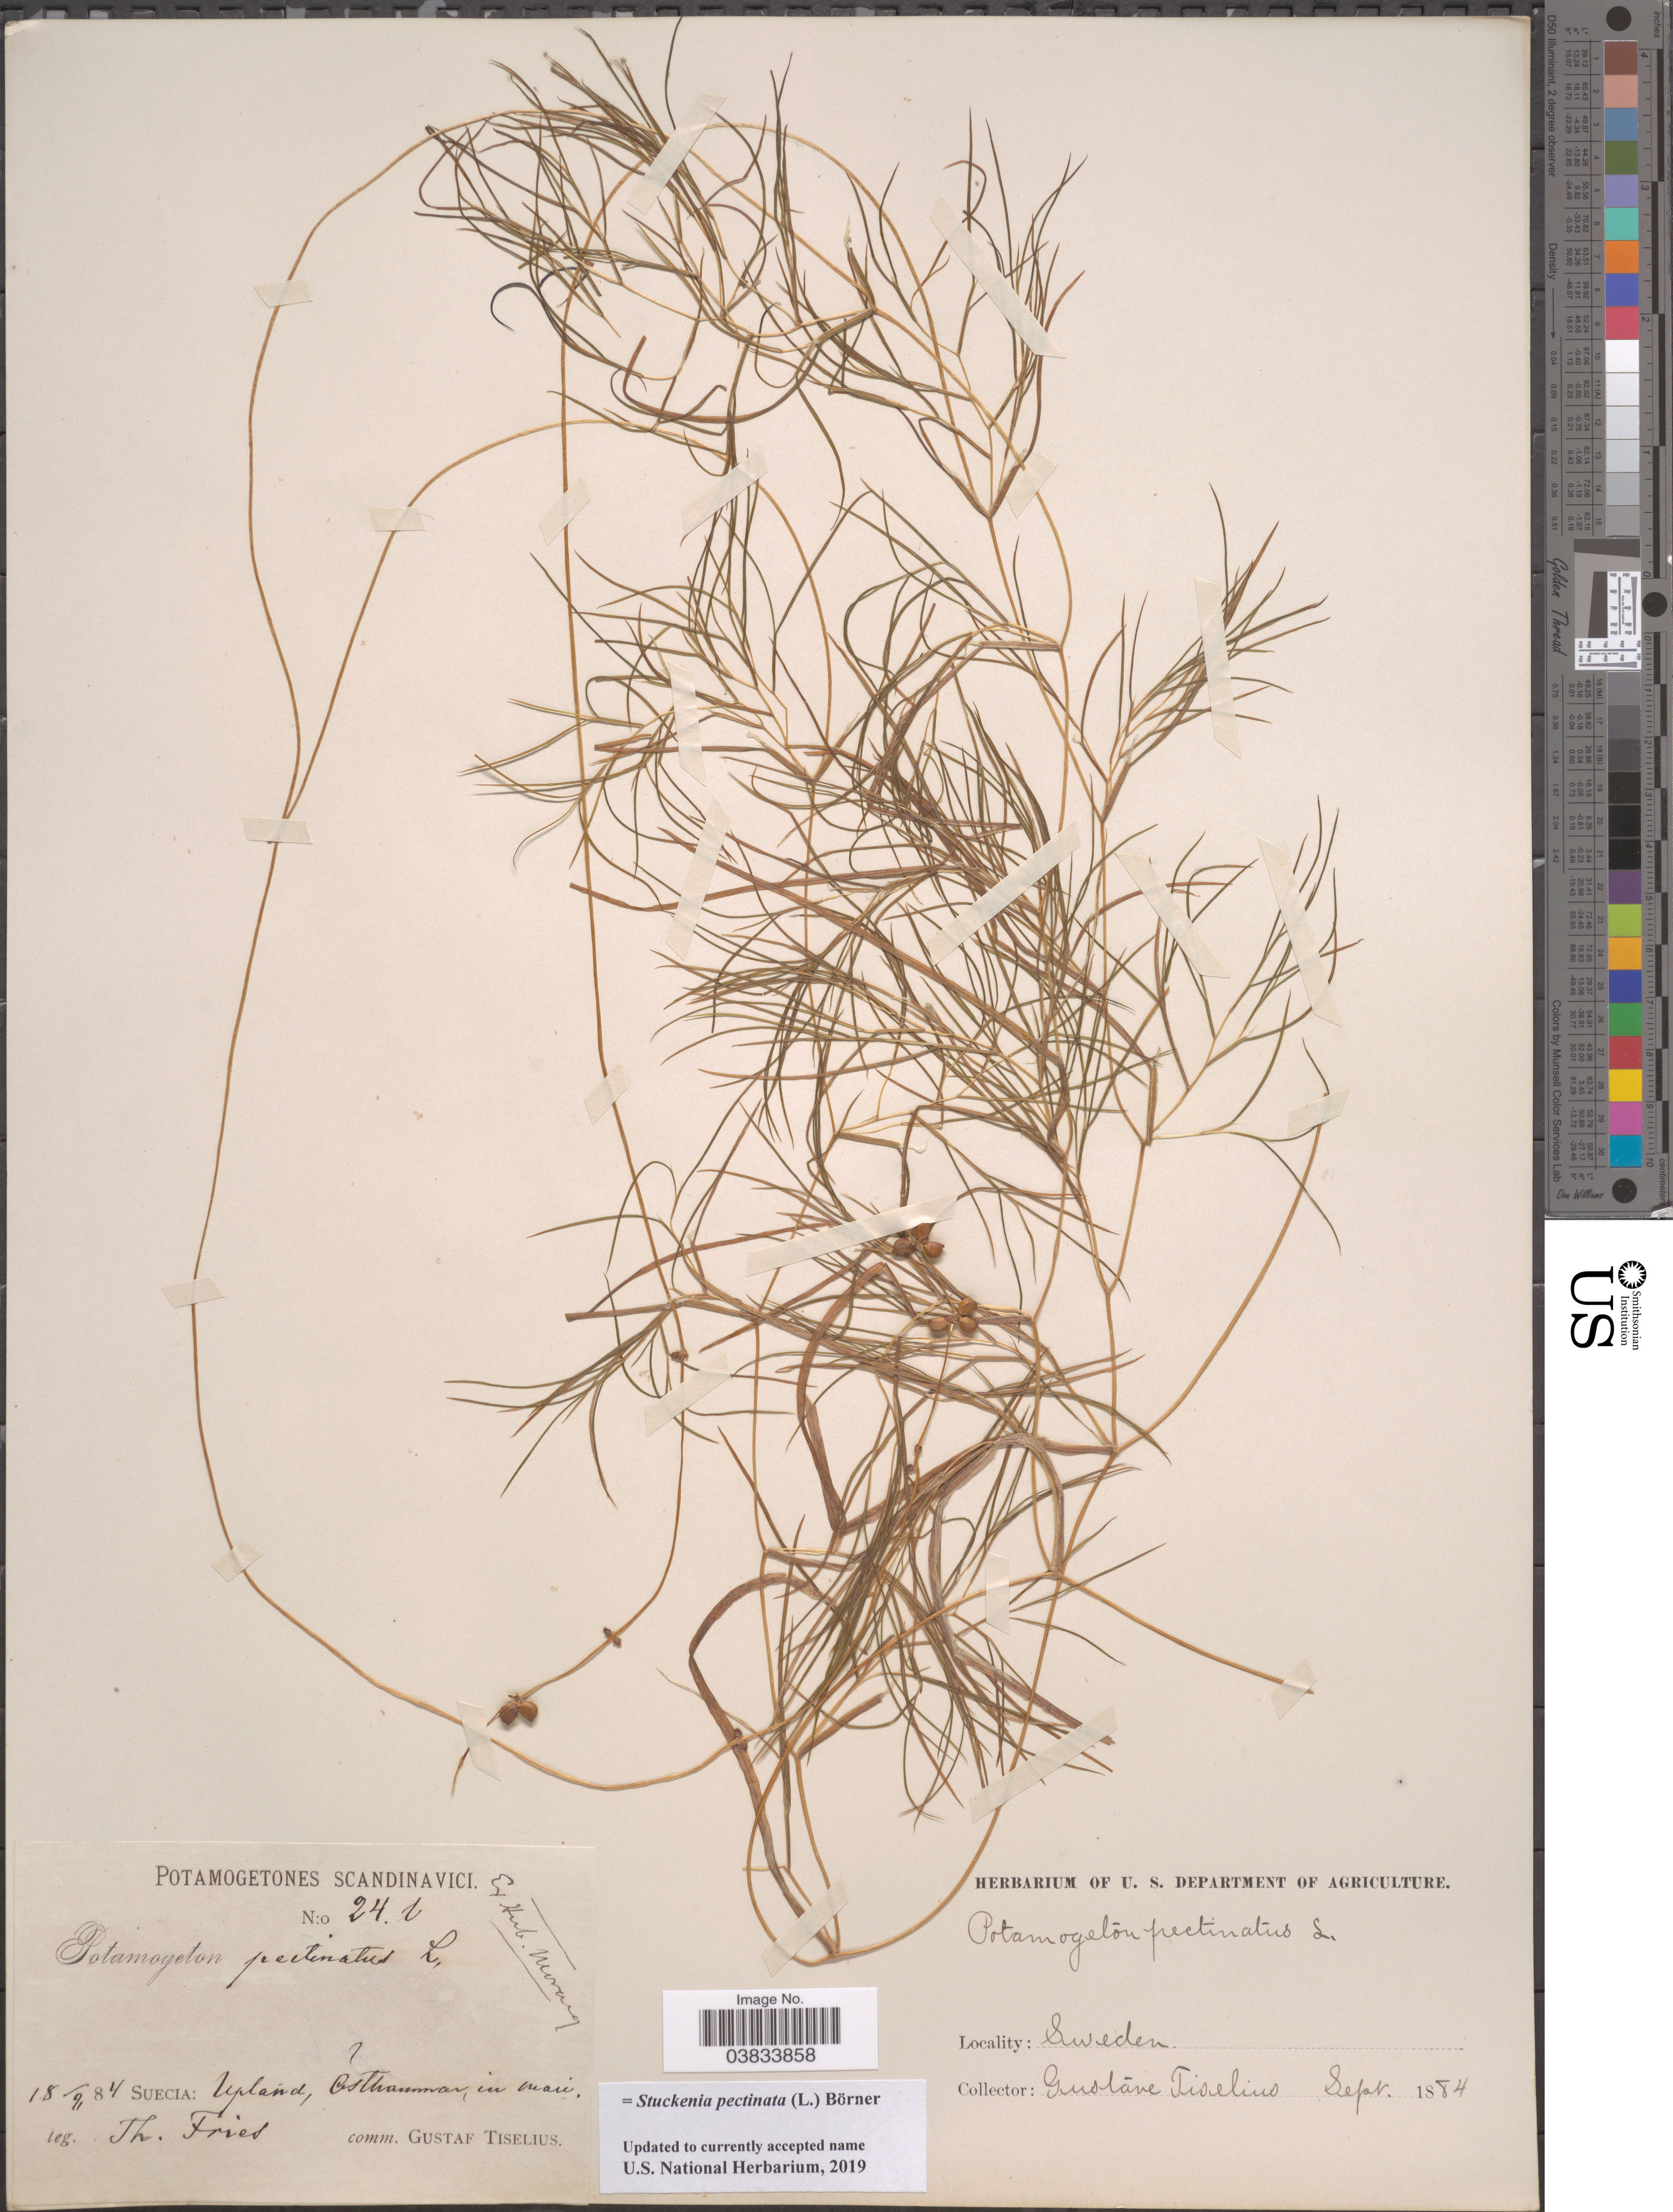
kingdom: Plantae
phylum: Tracheophyta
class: Liliopsida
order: Alismatales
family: Potamogetonaceae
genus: Stuckenia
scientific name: Stuckenia pectinata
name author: (L.) Börner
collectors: G. Tiselius & T. Fries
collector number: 24c*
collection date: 1884-09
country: Sweden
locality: Suecia: Upland, Osthammar, in mari.